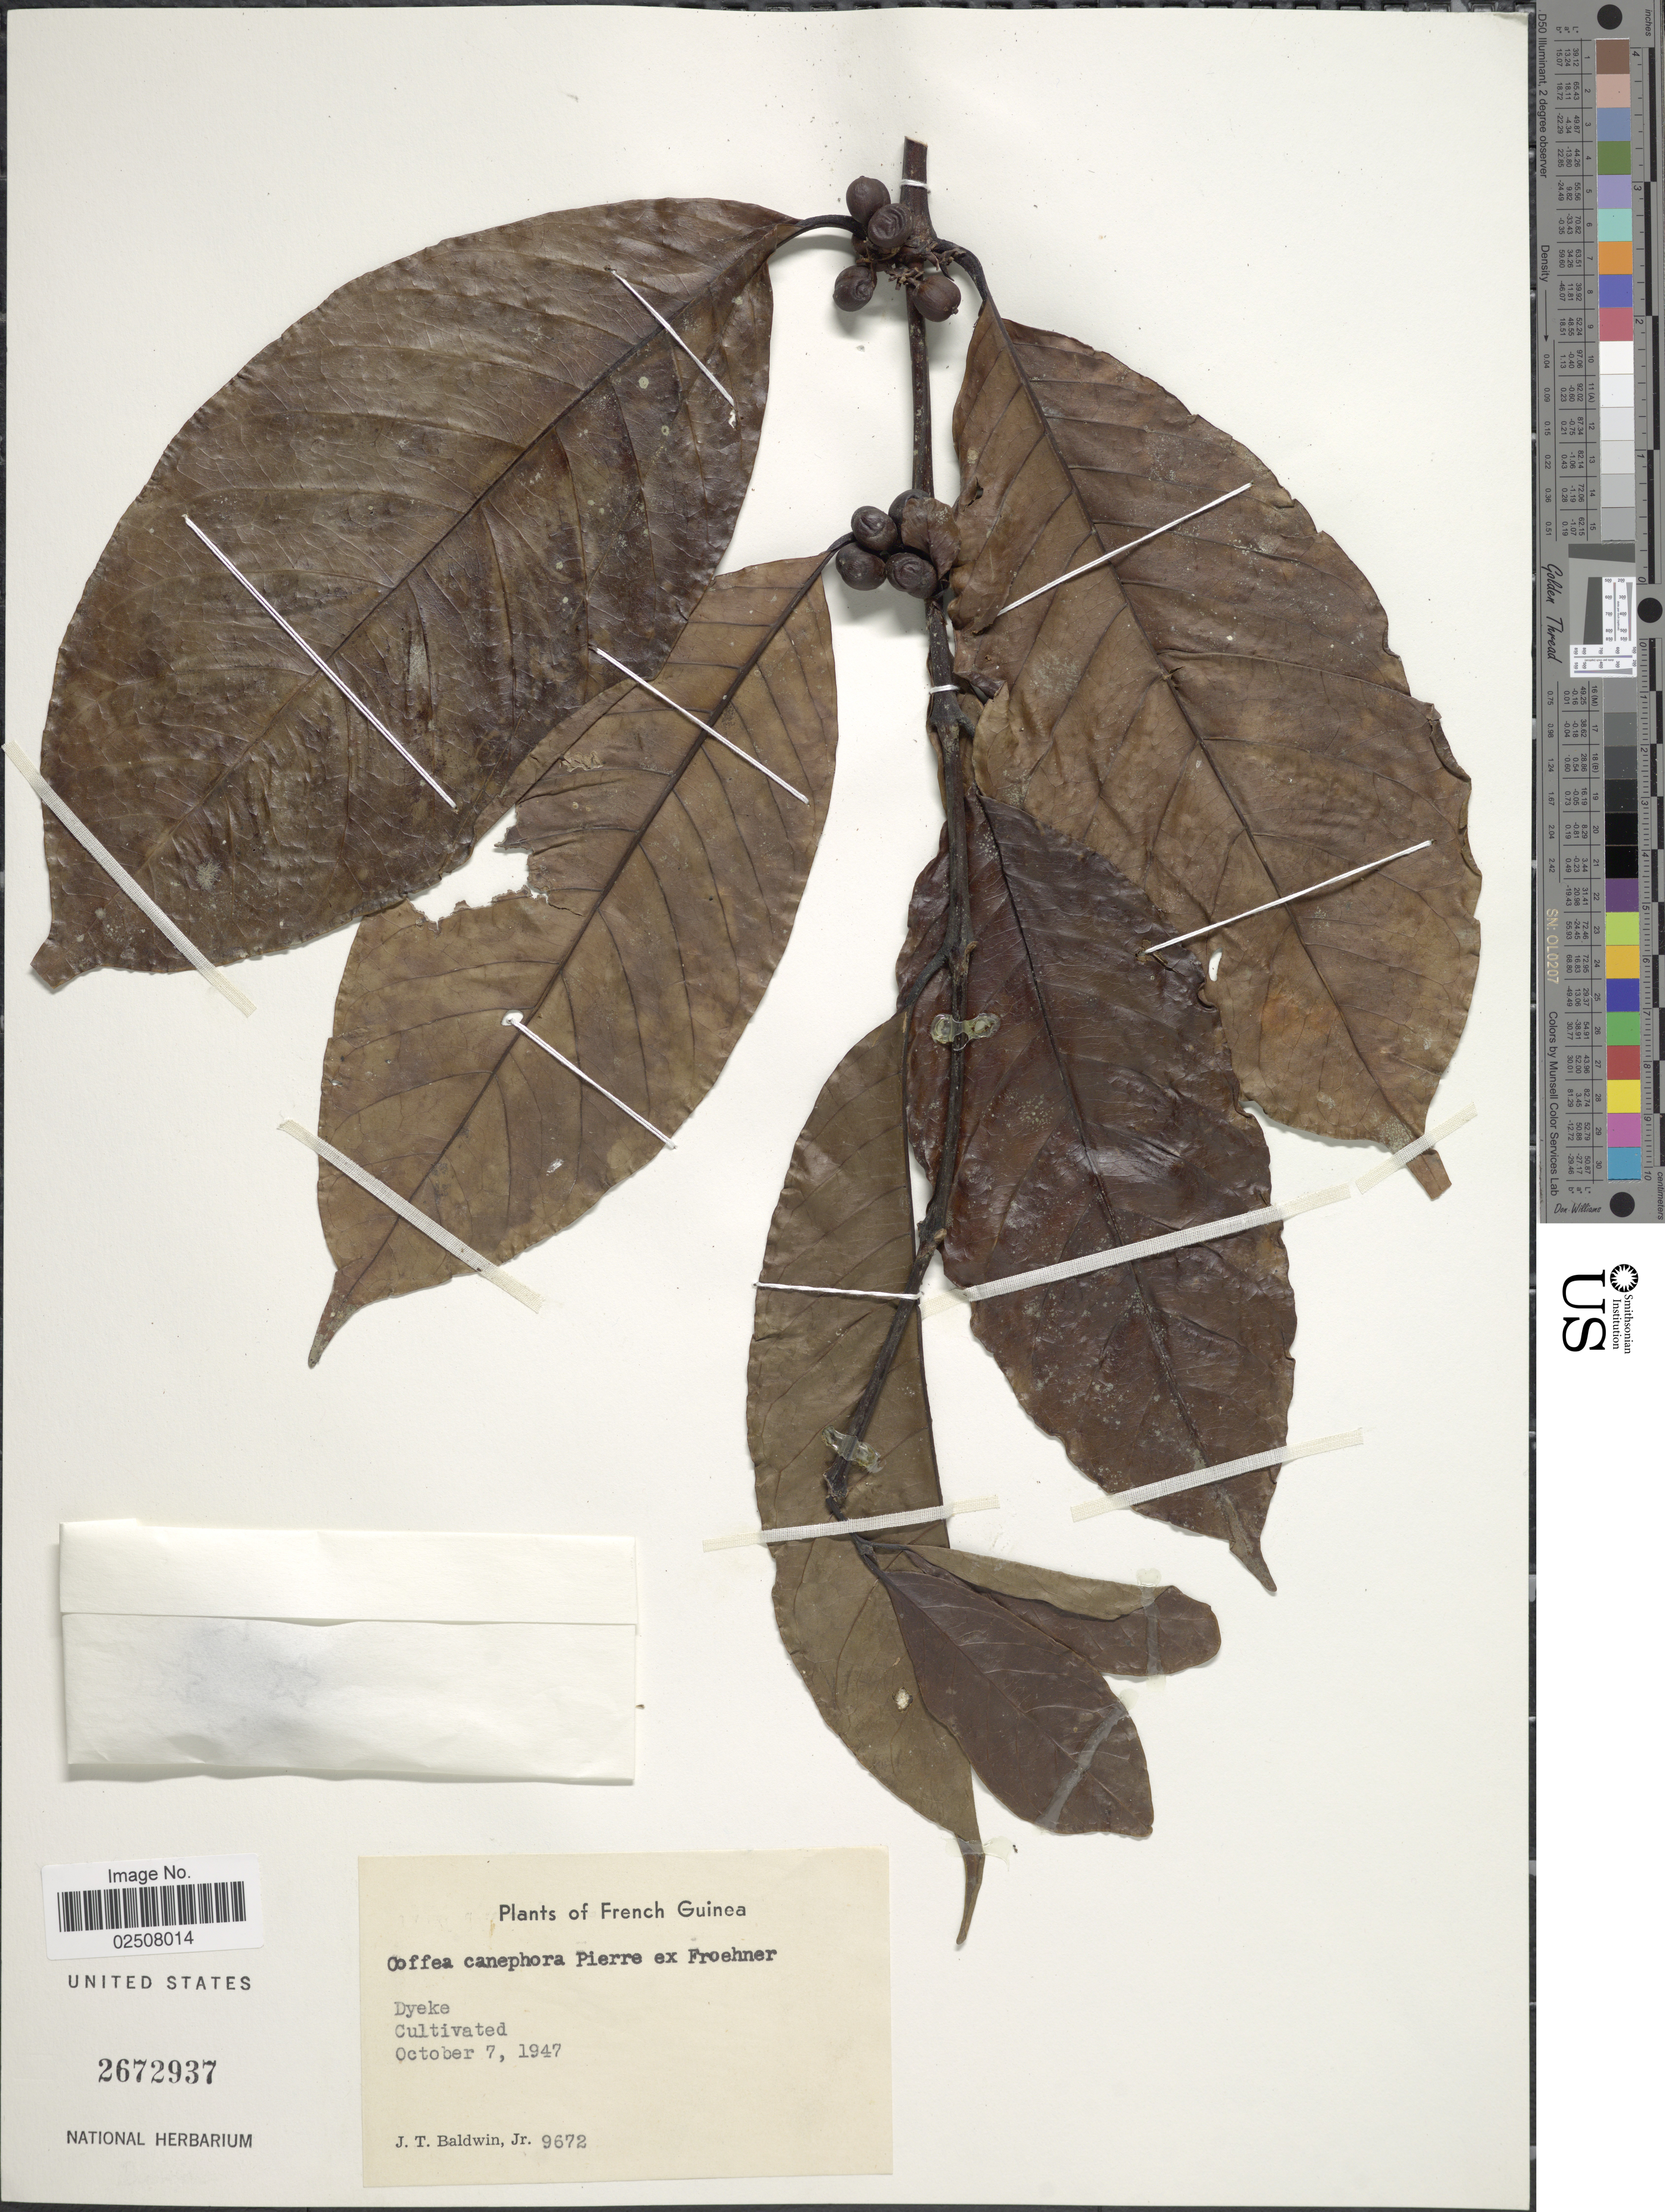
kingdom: Plantae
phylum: Tracheophyta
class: Magnoliopsida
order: Gentianales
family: Rubiaceae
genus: Coffea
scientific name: Coffea canephora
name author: Pierre ex A. Cunn.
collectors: J. T. Baldwin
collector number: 9672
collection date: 1947-10-07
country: Guinea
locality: French Guinea, Dyeke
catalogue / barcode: US 2672937